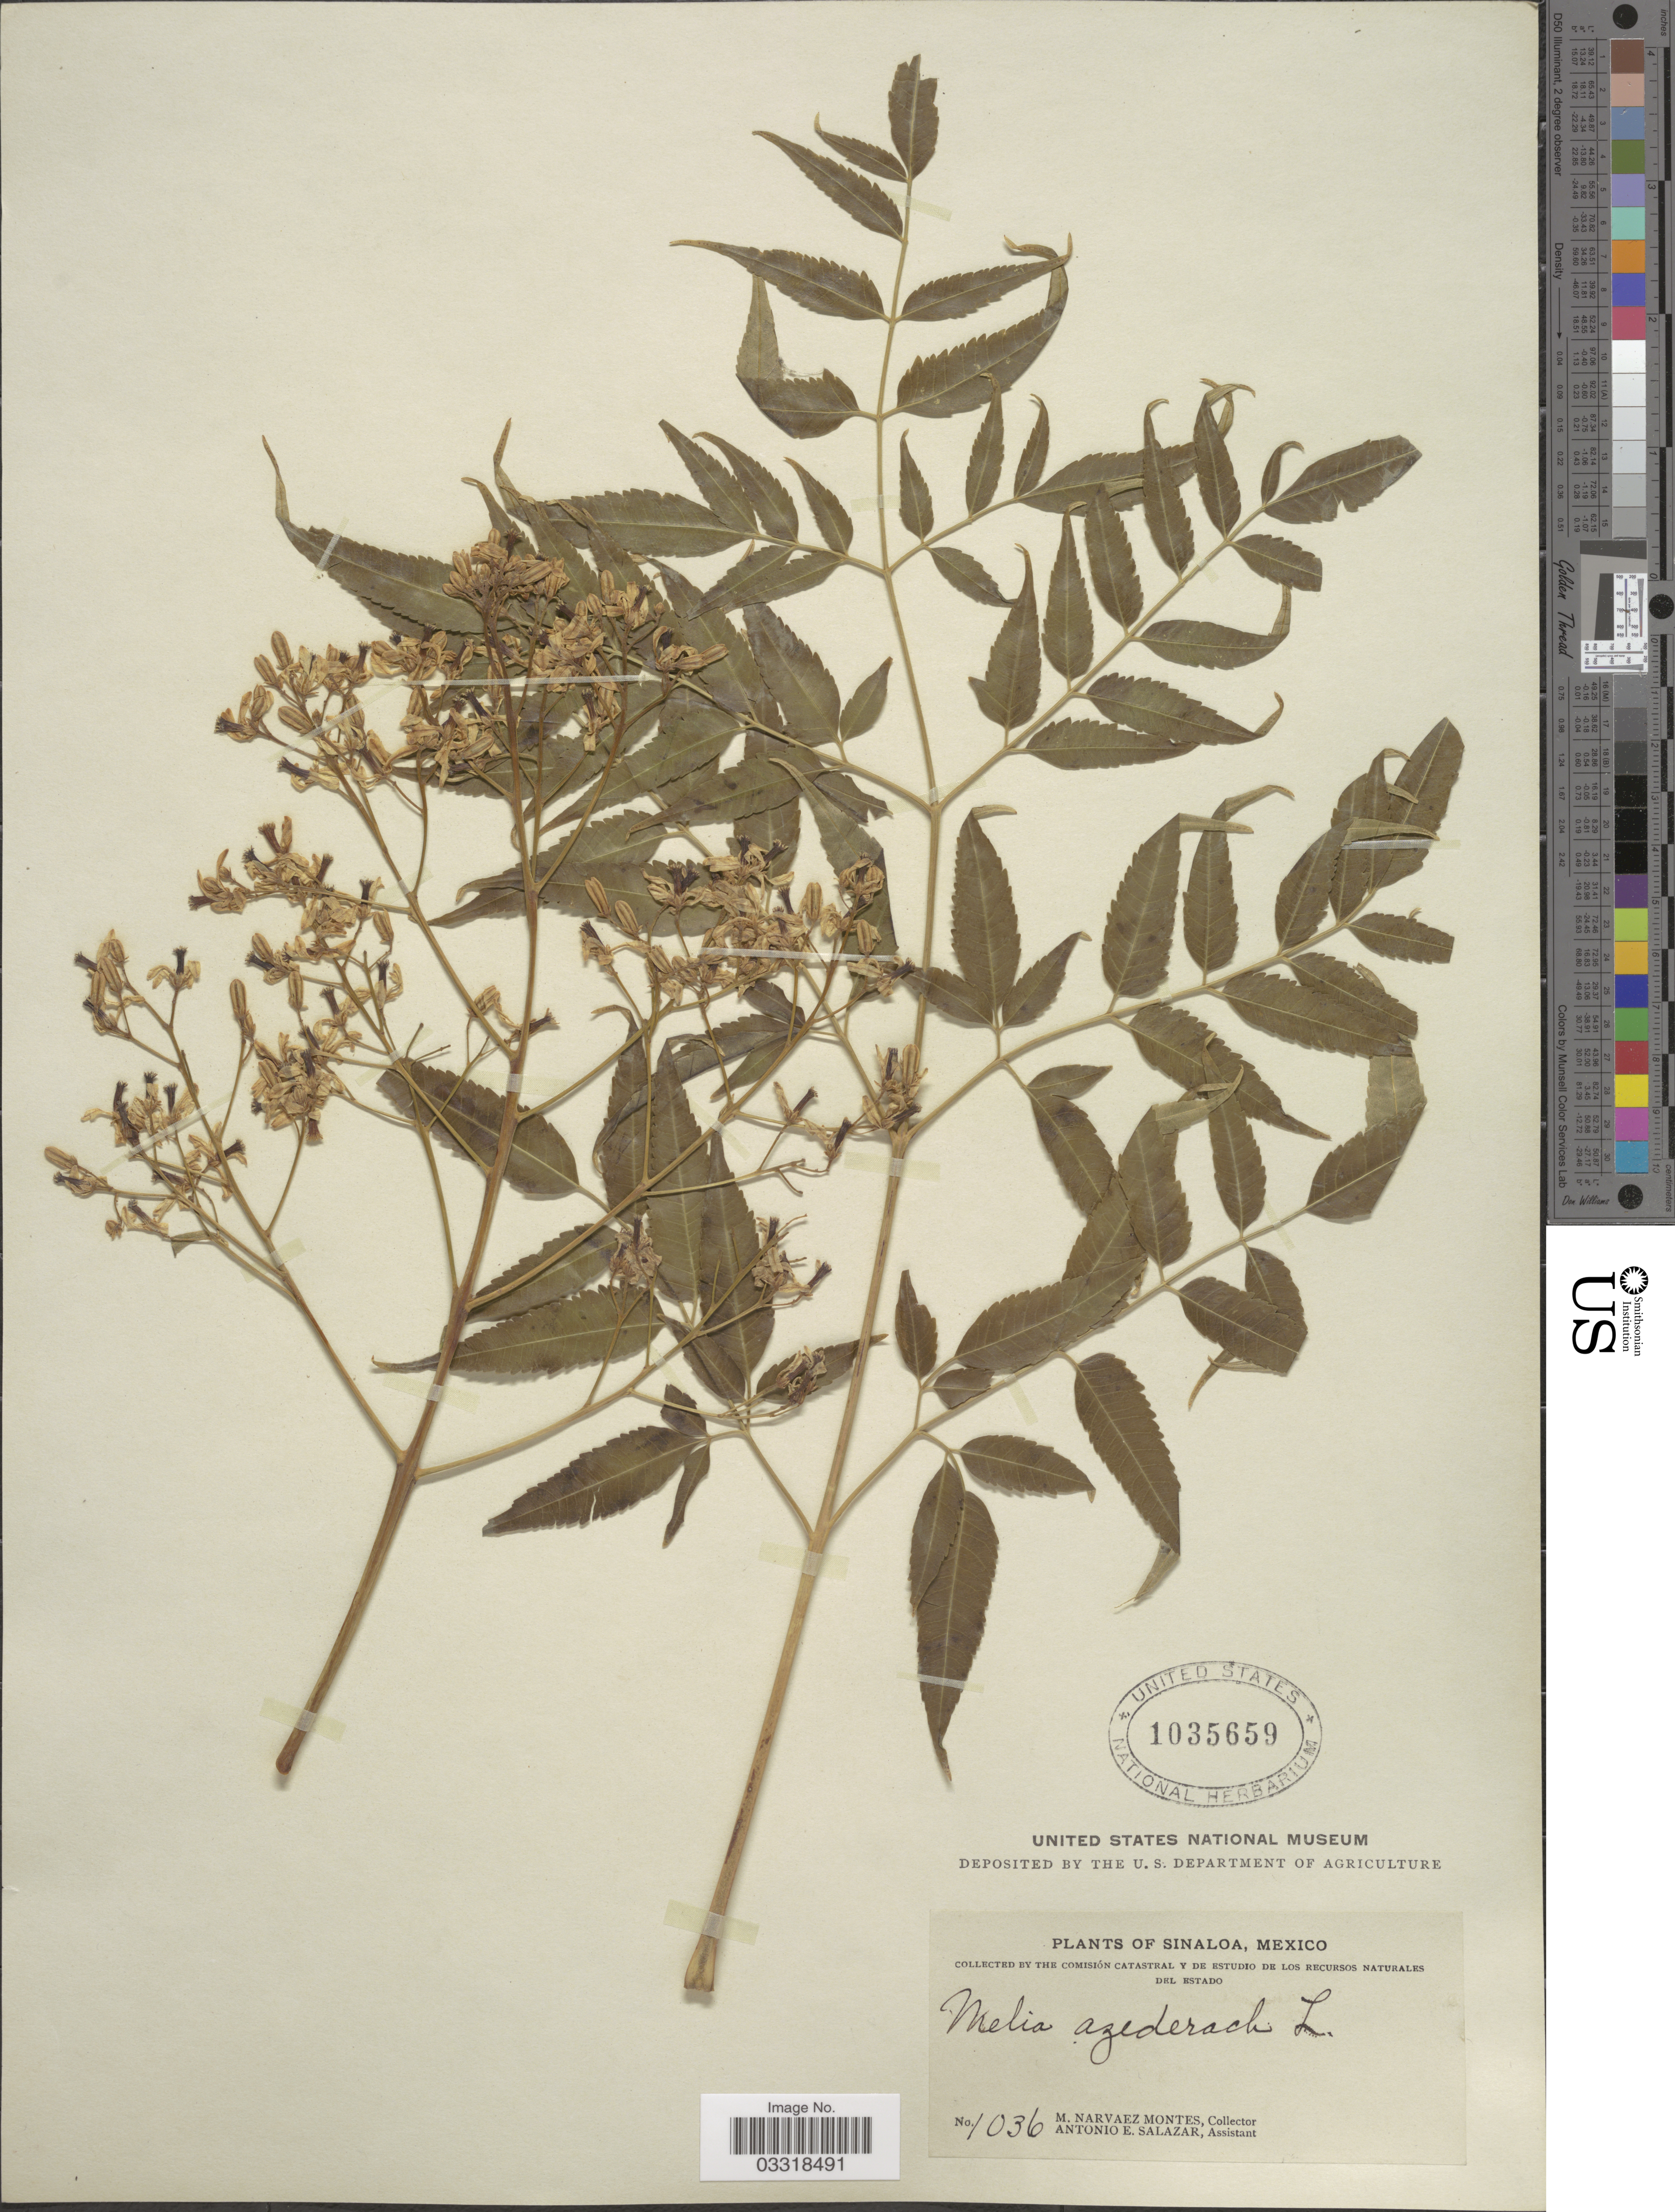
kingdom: Plantae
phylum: Tracheophyta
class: Magnoliopsida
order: Sapindales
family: Meliaceae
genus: Melia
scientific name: Melia azedarach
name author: L.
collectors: M. Narvaez-Montes & A. E. Salazar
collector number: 1036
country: Mexico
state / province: Sinaloa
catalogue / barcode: US 1035659